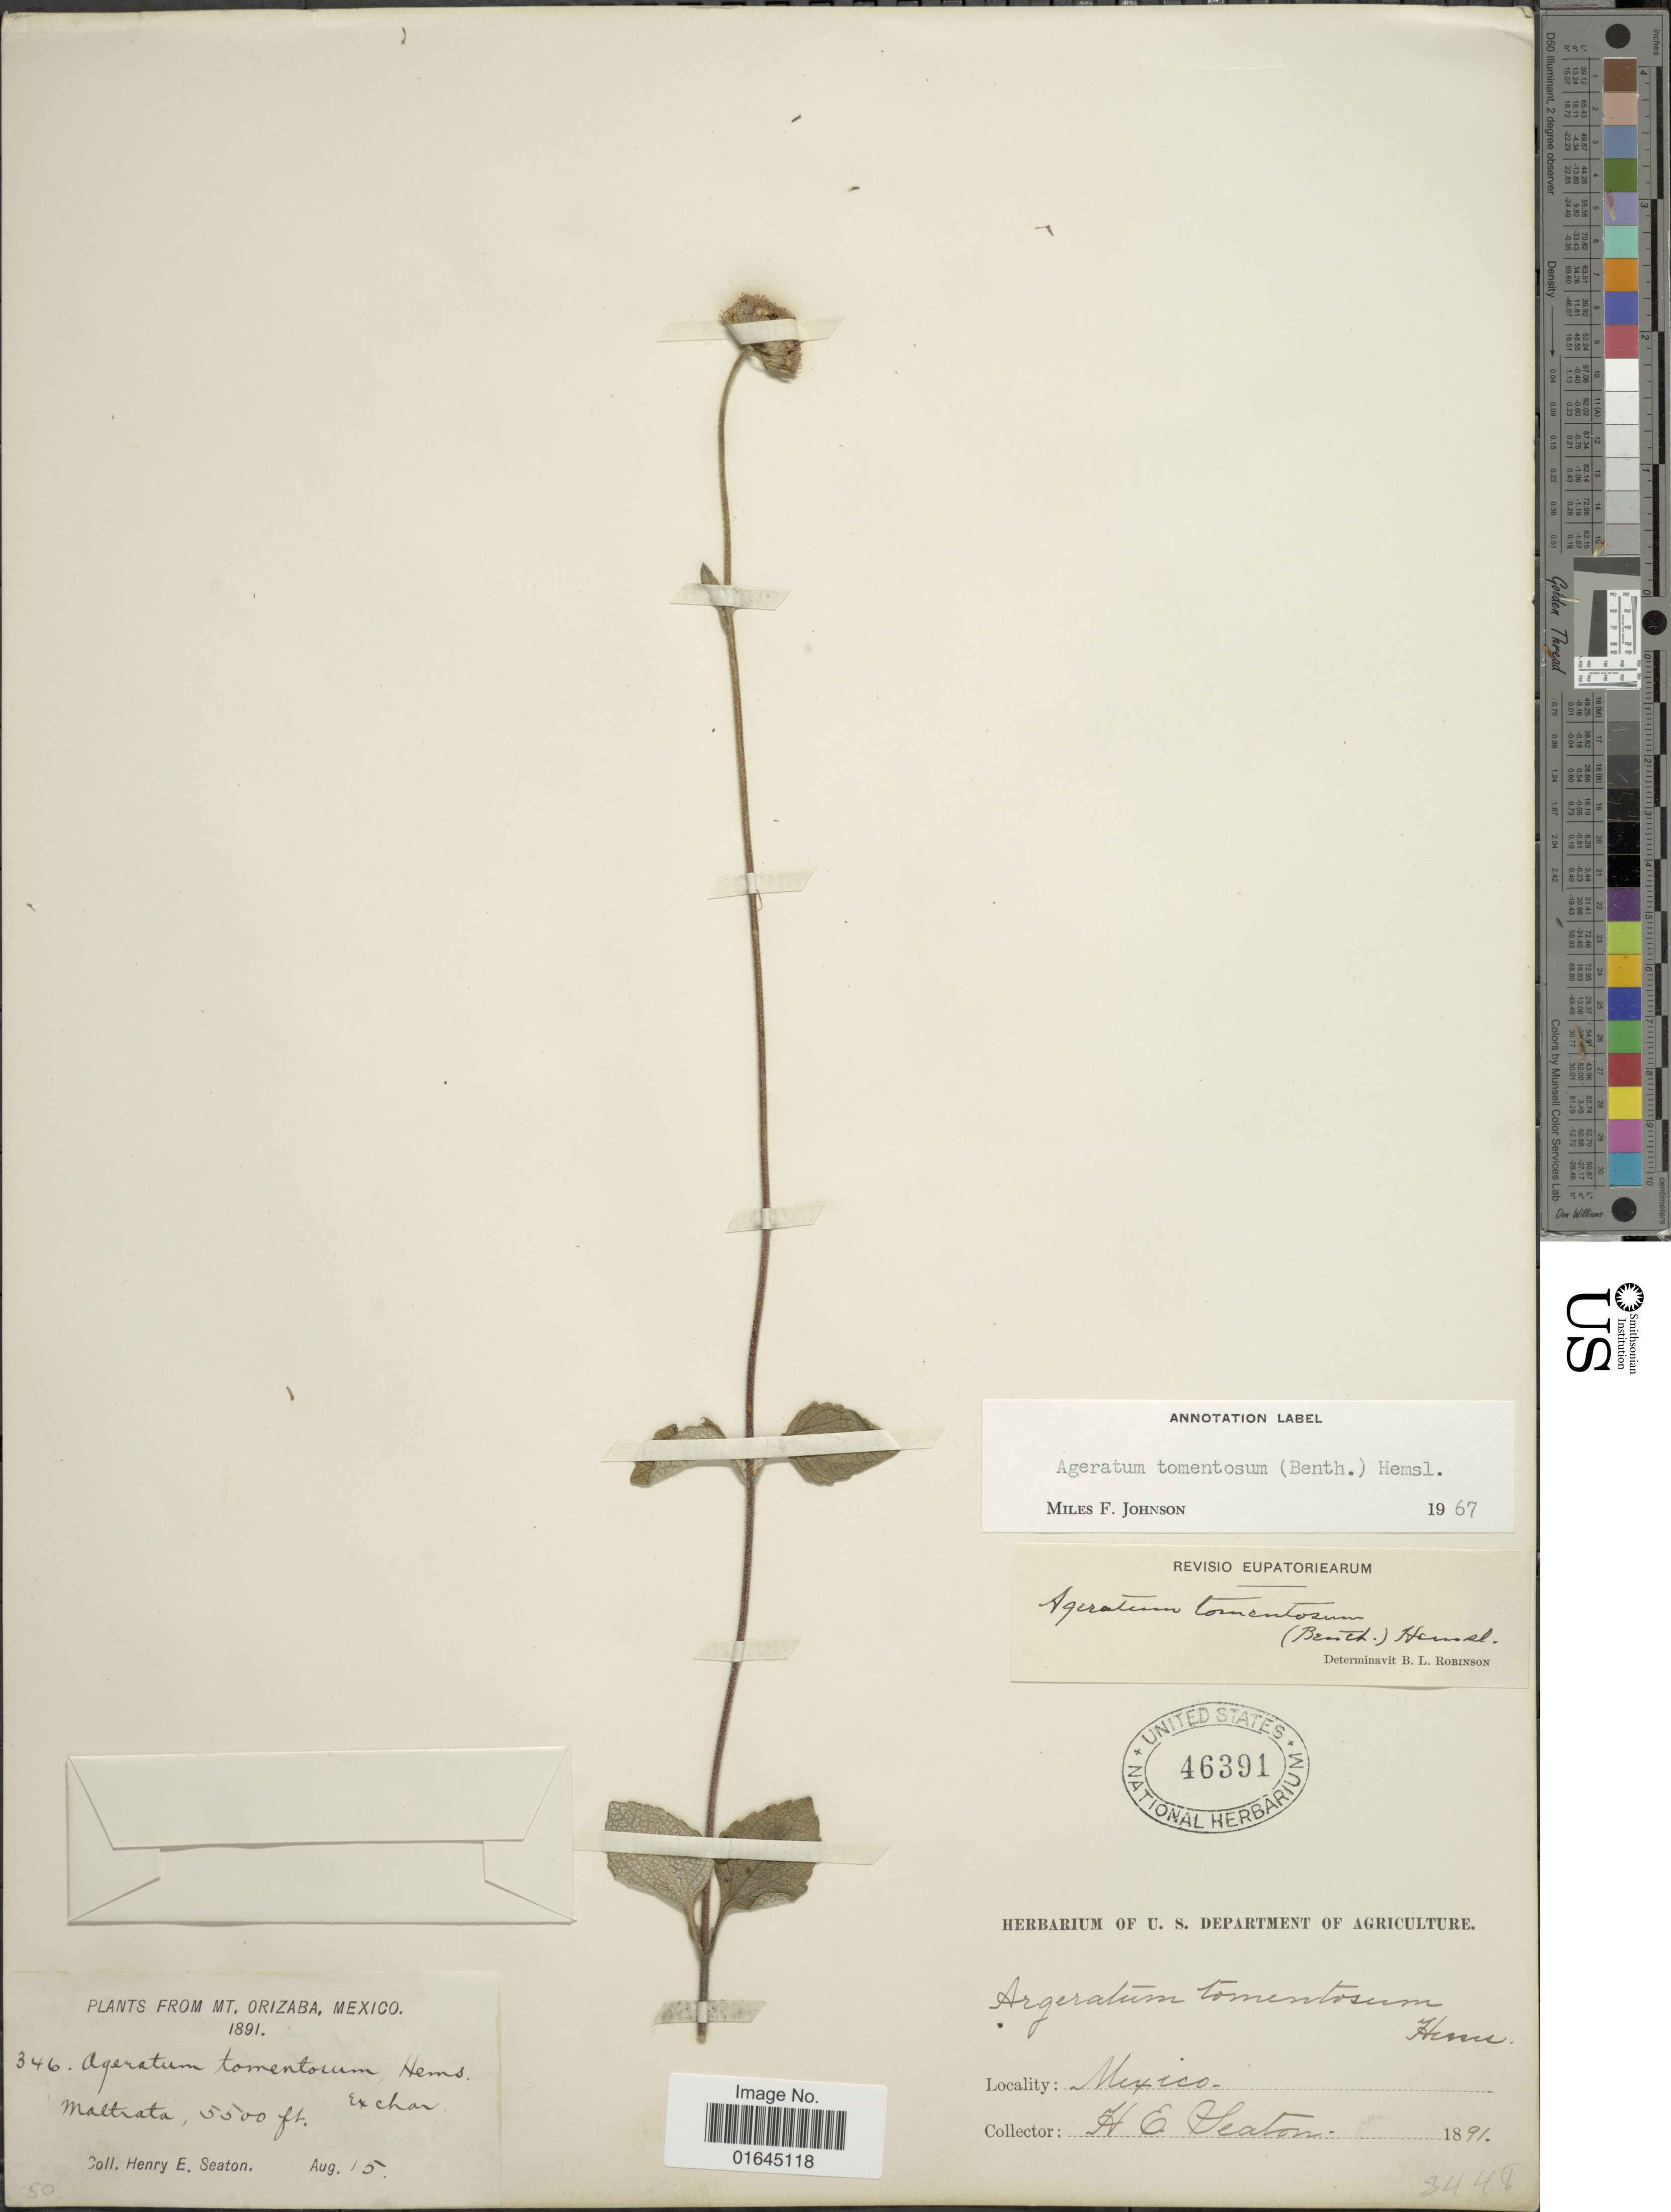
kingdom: Plantae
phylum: Tracheophyta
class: Magnoliopsida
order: Asterales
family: Asteraceae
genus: Ageratum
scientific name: Ageratum tehuacanum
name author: R.M. King & H. Rob.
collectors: H. E. Seaton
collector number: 346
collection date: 1891-08-15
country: Mexico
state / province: México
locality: Mt. Orizaba, Maltrata.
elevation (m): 1676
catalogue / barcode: US 46391